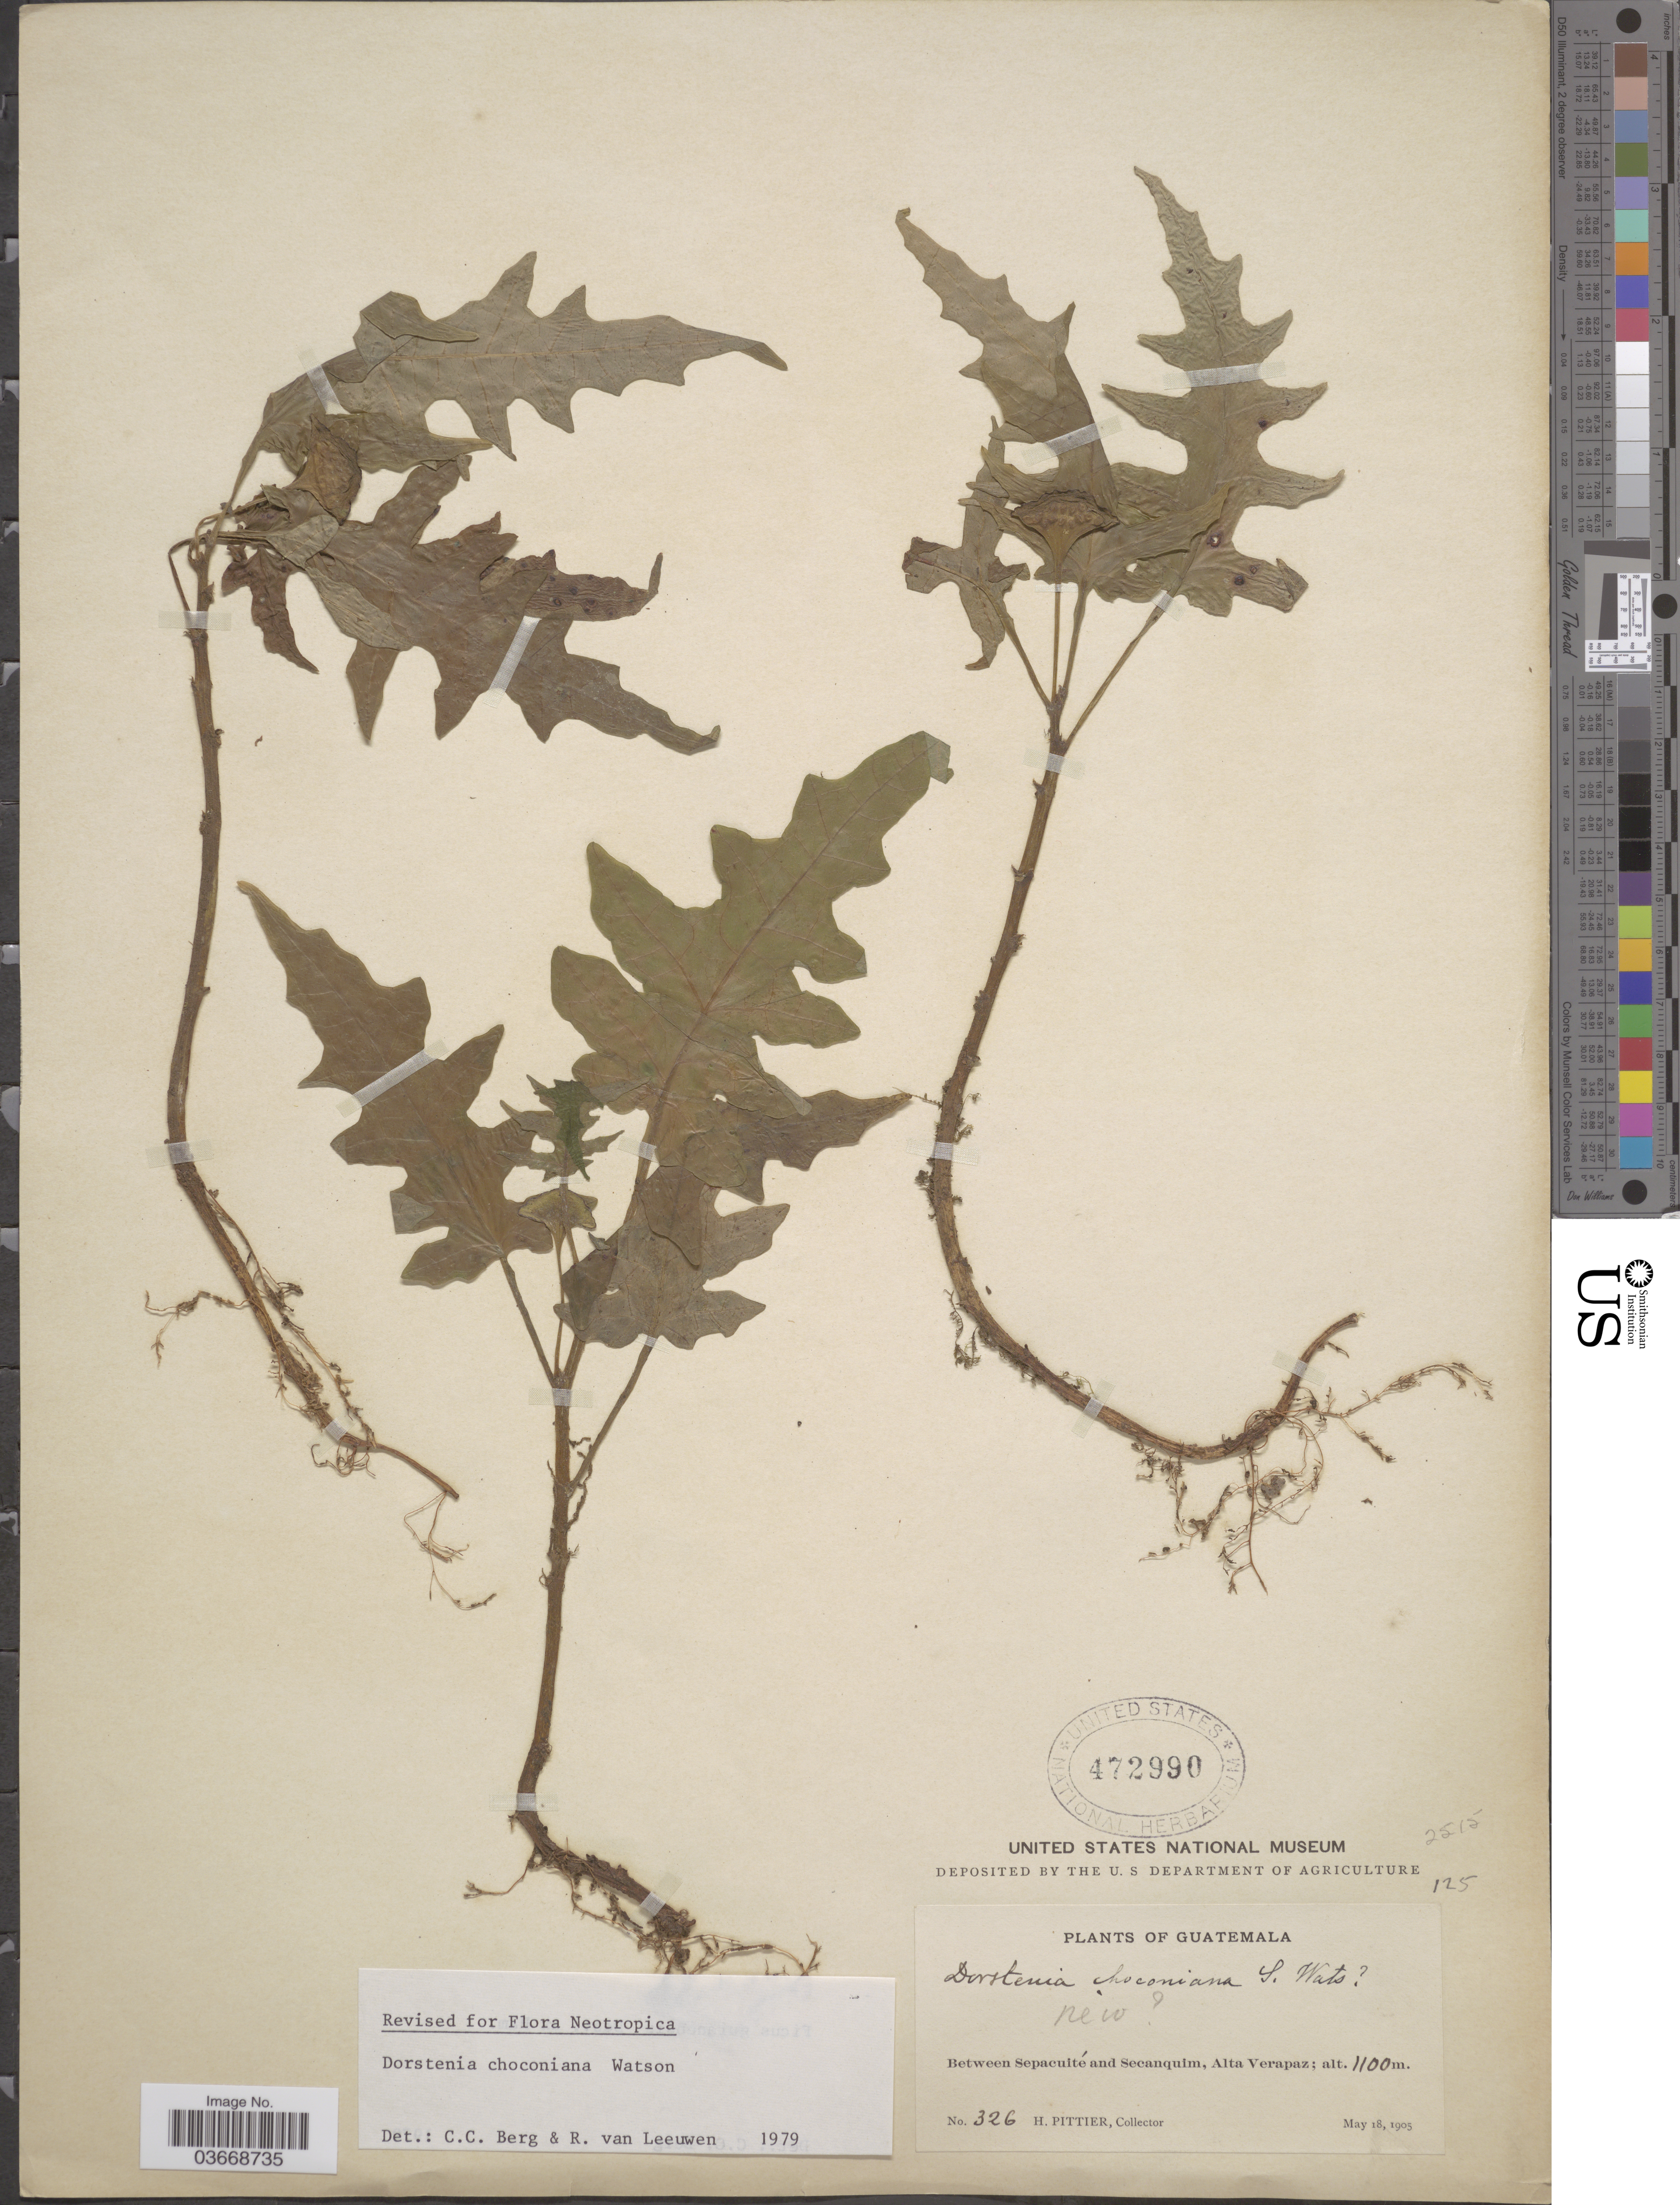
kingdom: Plantae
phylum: Tracheophyta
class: Magnoliopsida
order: Rosales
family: Moraceae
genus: Dorstenia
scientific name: Dorstenia choconiana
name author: S. Watson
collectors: H. F. Pittier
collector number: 326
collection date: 1905-05-18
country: Guatemala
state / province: Alta Verapaz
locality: Between Sepacuité and Secanquim.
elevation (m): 1100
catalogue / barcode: US 472990